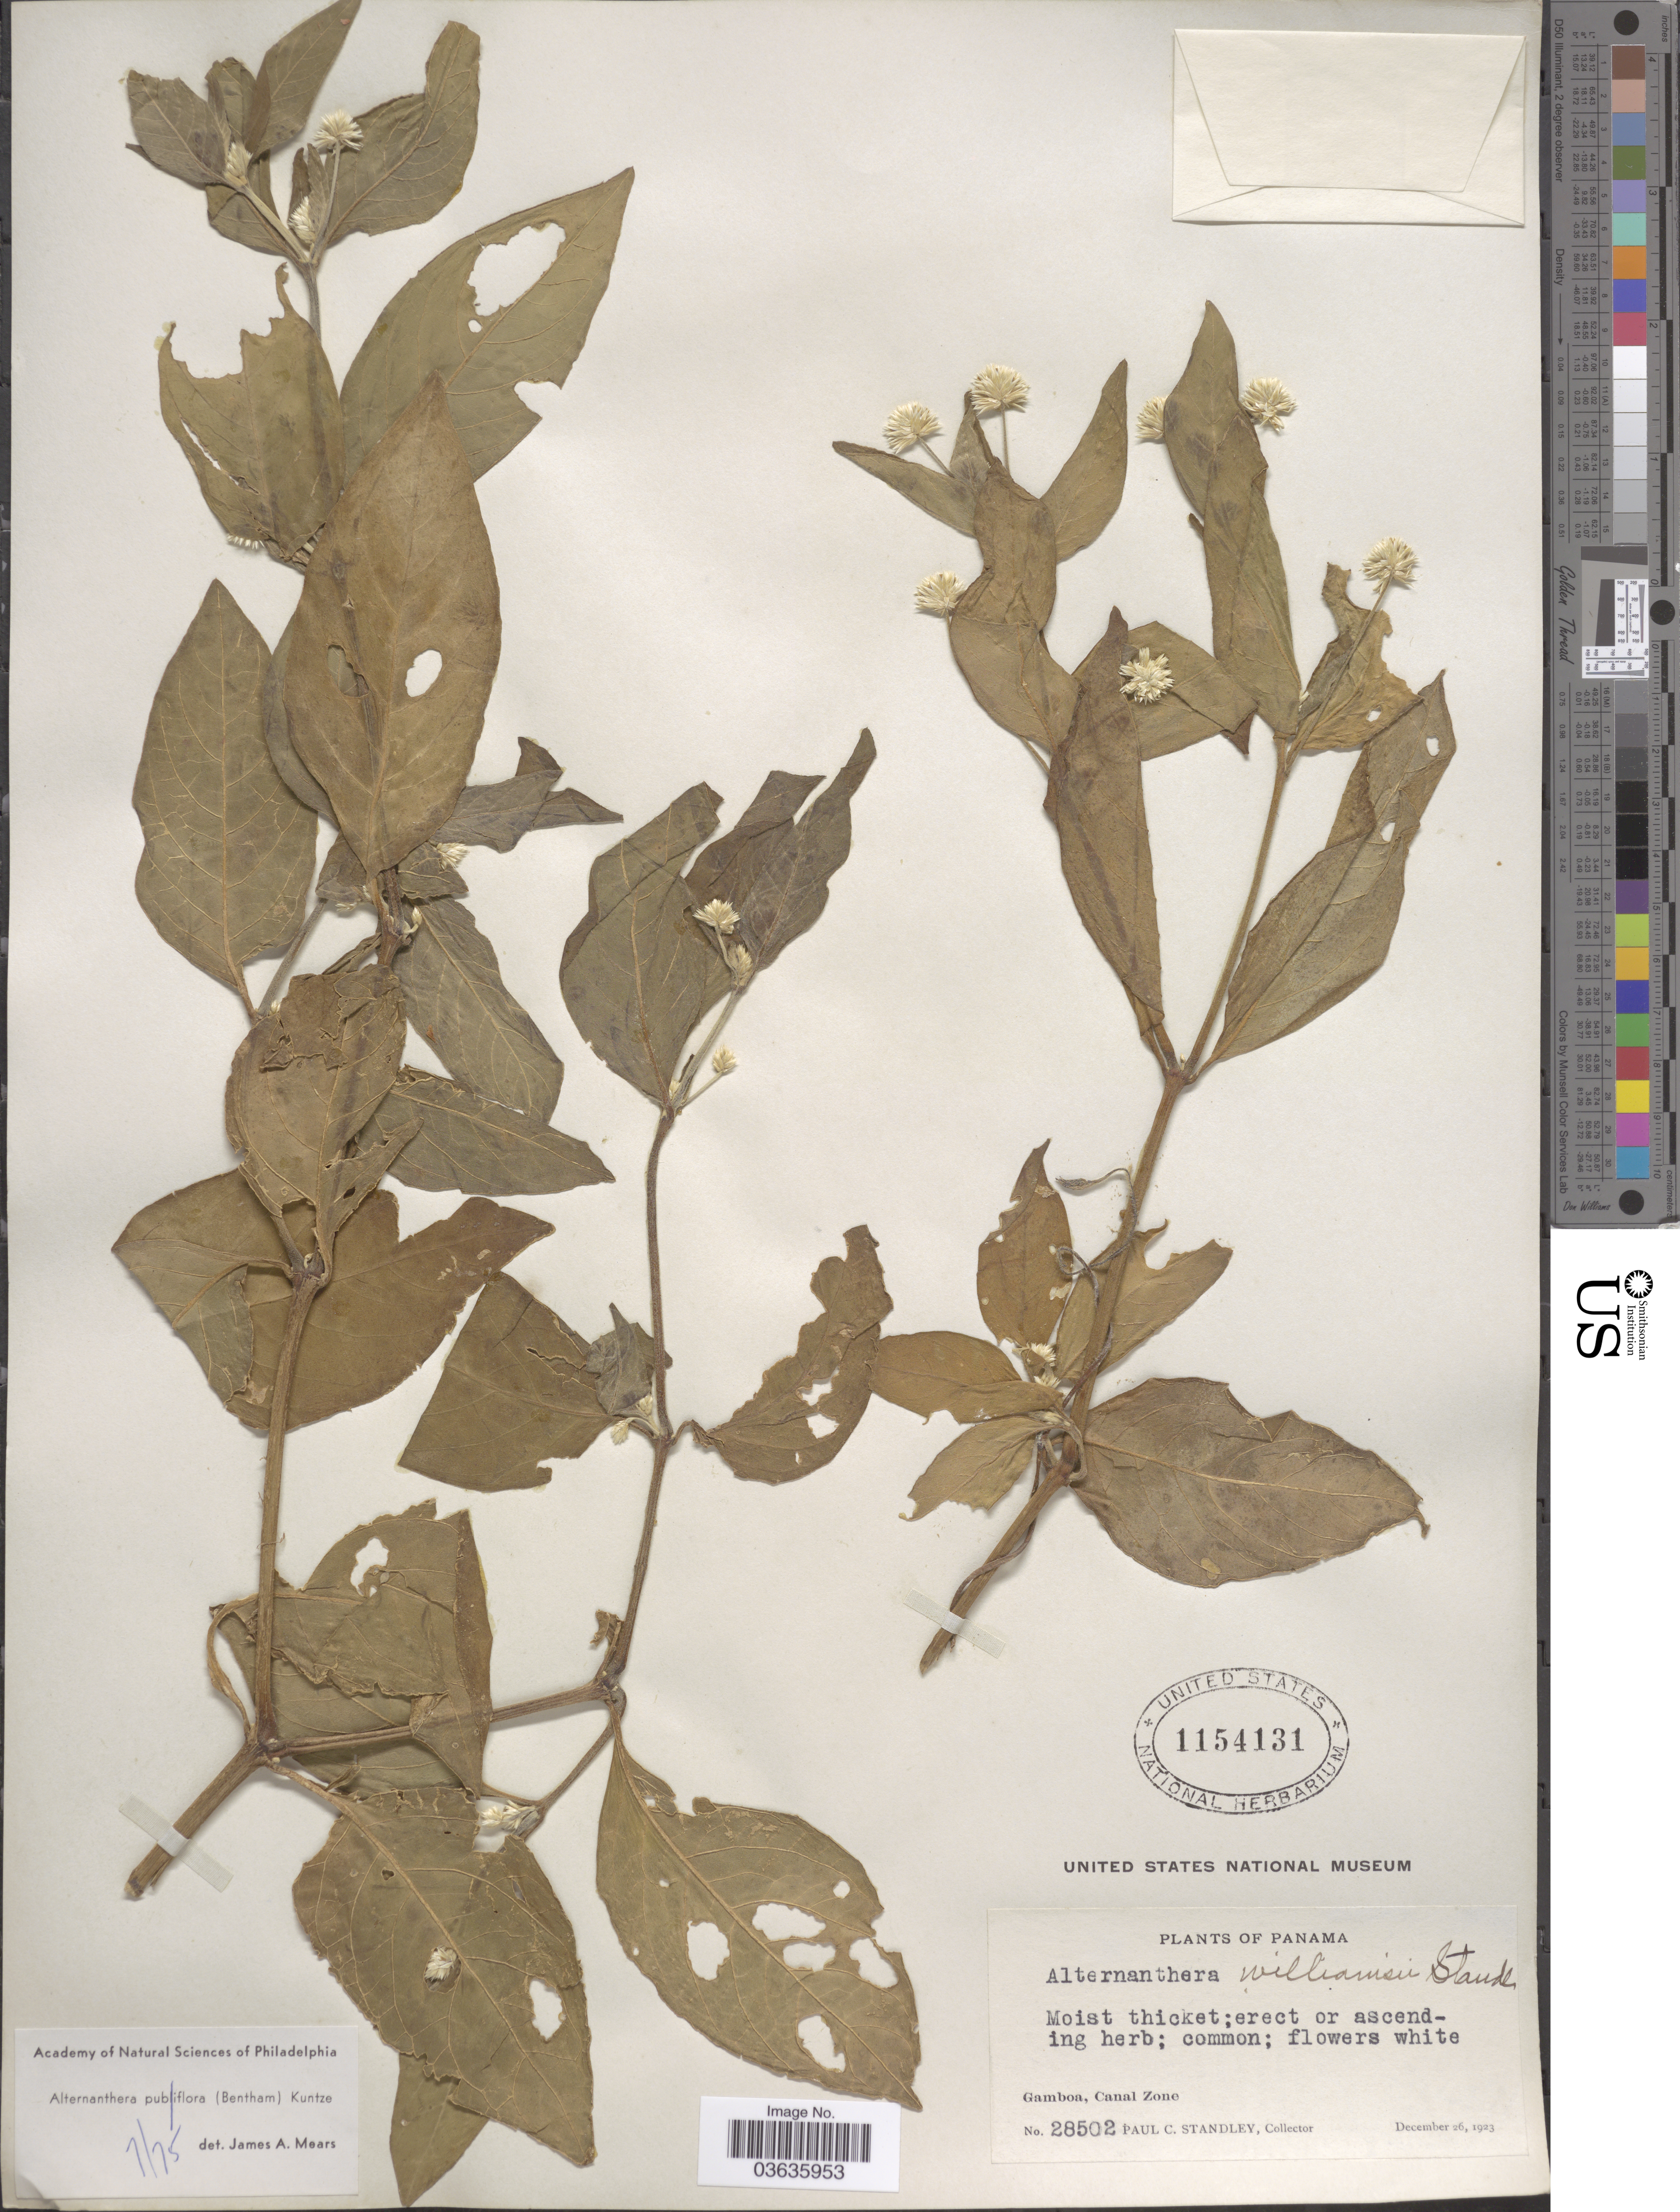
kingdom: Plantae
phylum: Tracheophyta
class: Magnoliopsida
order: Caryophyllales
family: Amaranthaceae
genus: Alternanthera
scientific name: Alternanthera pubiflora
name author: (Benth.) Kuntze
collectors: P. C. Standley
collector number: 28502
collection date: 1923-12-26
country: Panama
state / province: Colón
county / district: Canal Zone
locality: Gamboa, Canal Zone.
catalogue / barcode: US 1154131